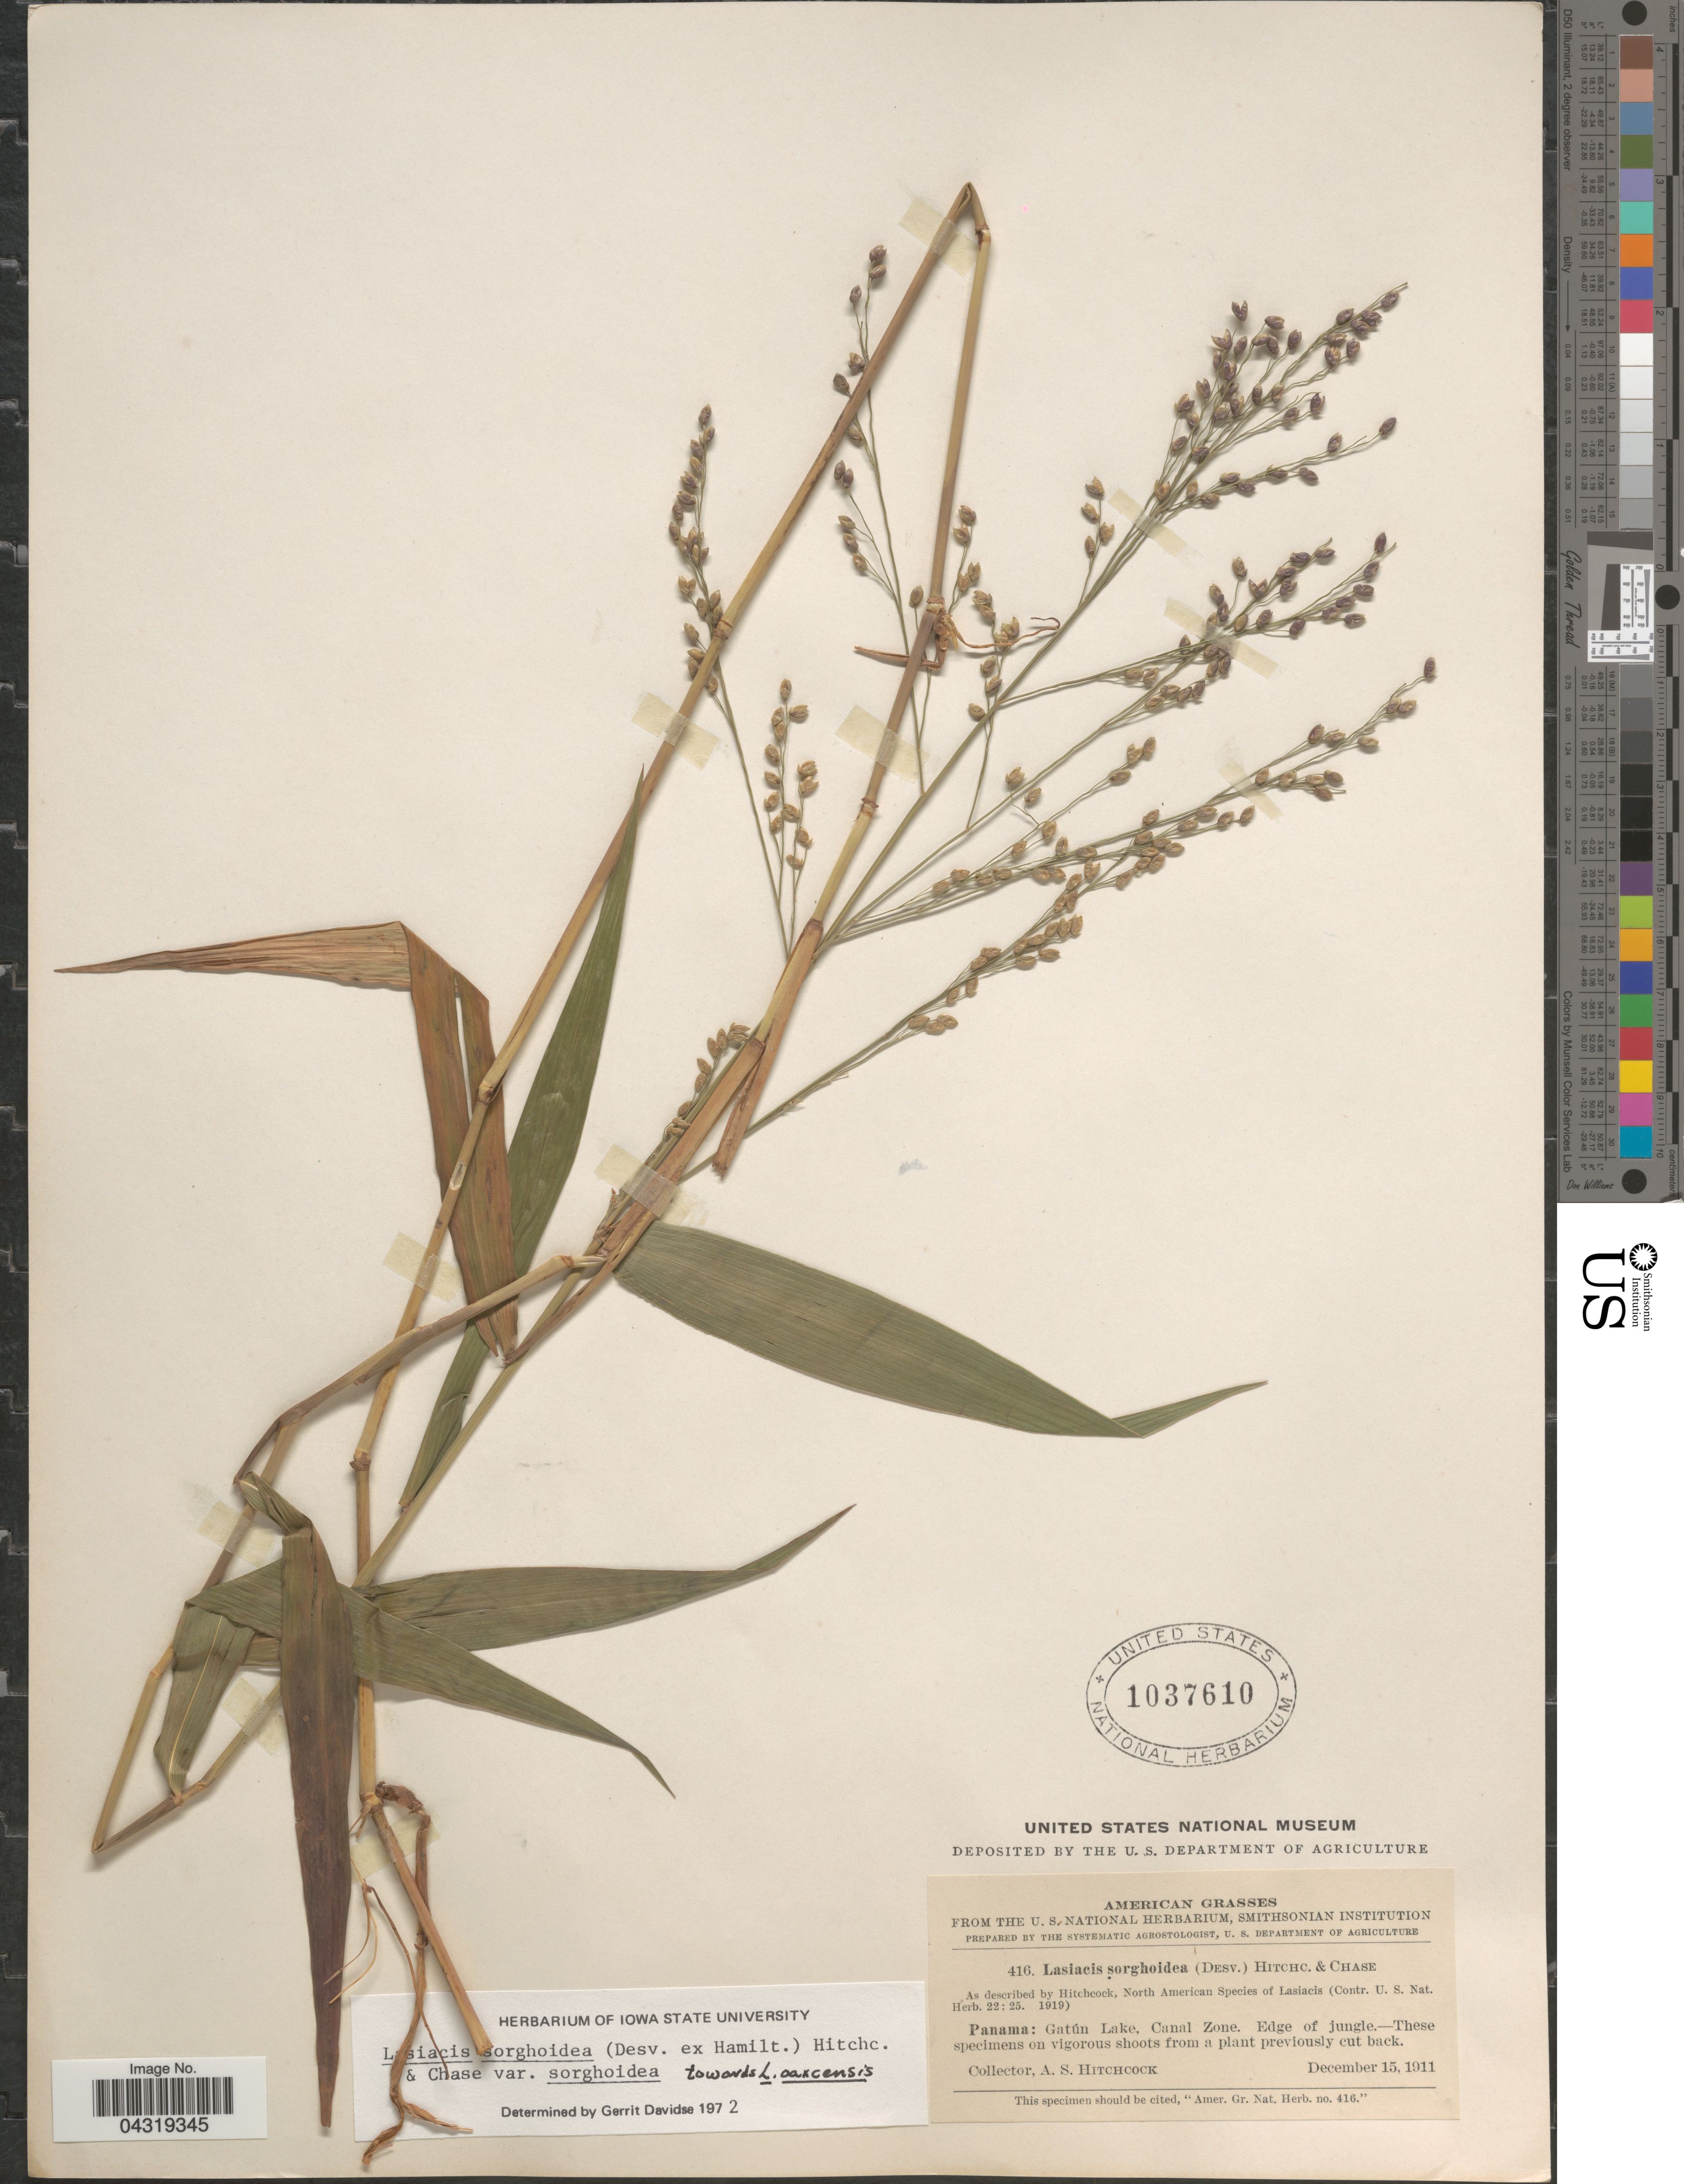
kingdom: Plantae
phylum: Tracheophyta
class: Liliopsida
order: Poales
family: Poaceae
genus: Lasiacis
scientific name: Lasiacis sorghoidea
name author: (Desv. ex Ham.) Hitchc. & Chase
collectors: A. S. Hitchcock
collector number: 416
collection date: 1911-12-15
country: Panama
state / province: Colón / Panamá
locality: Gatún Lake, Canal Zone. Edge of jungle.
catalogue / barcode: US 1037610